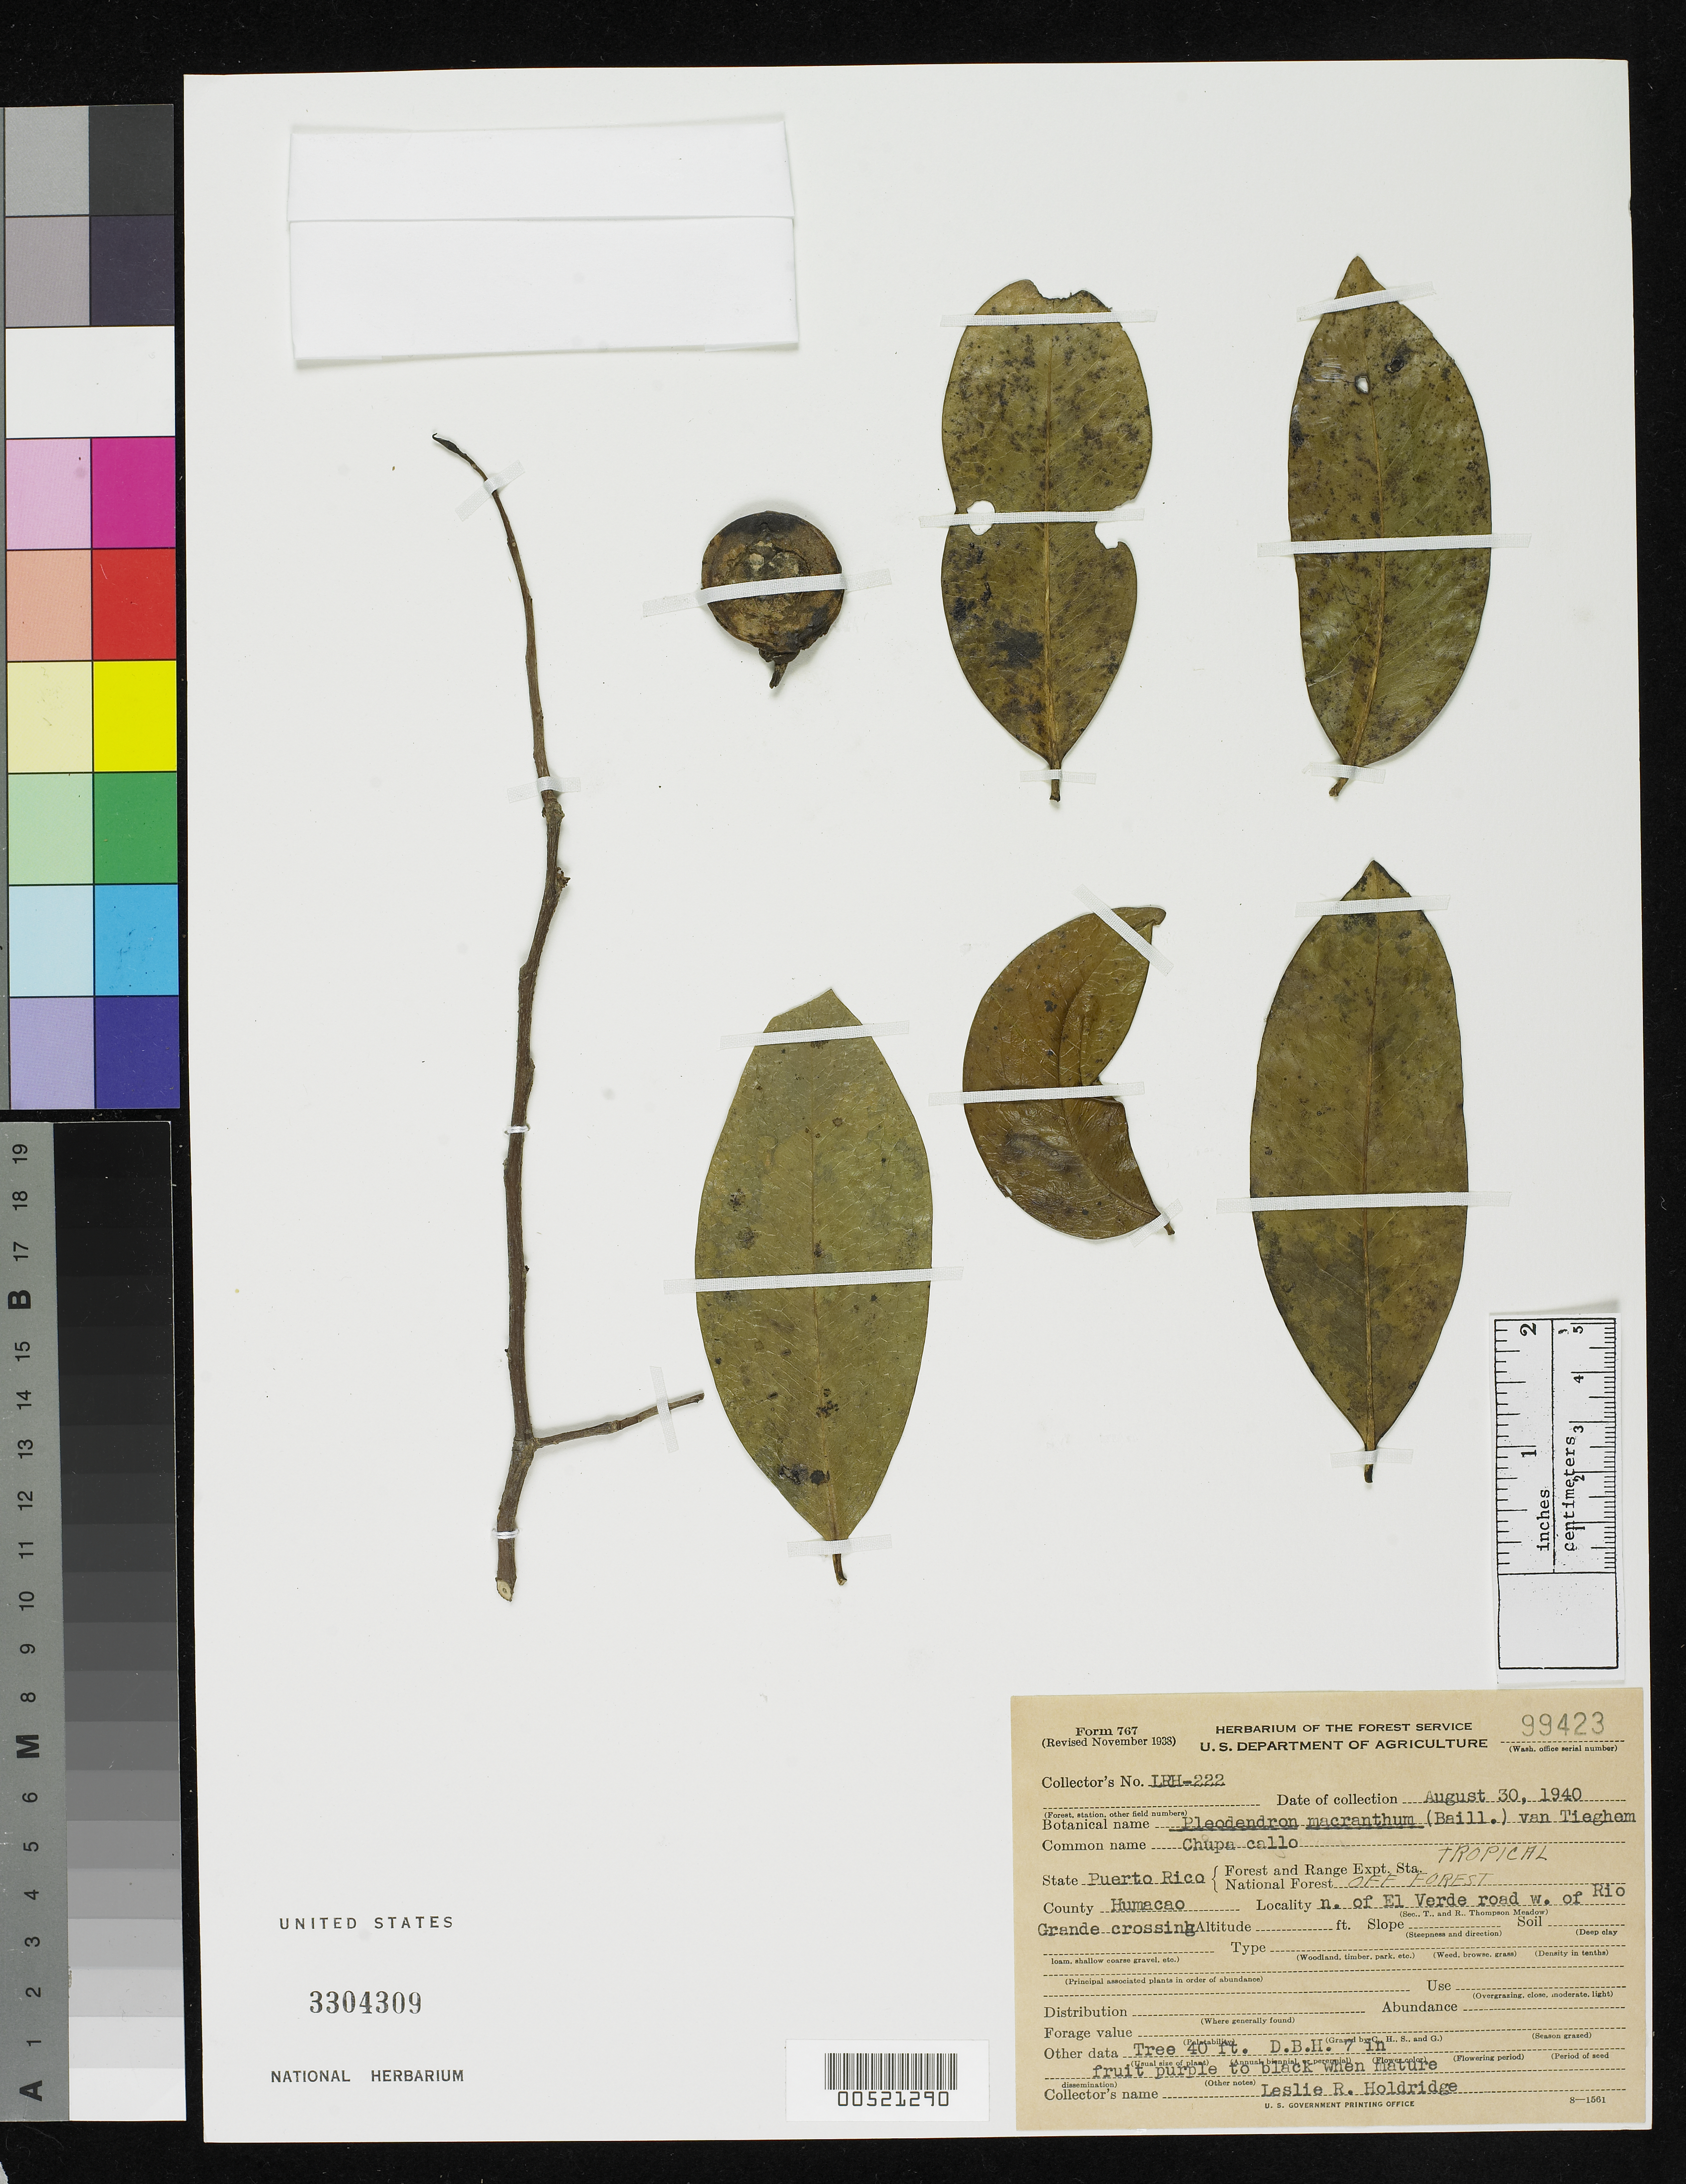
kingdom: Plantae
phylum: Tracheophyta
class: Magnoliopsida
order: Canellales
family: Canellaceae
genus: Pleodendron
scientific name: Pleodendron macranthum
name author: (Baill.) Tiegh.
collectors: L. Holdridge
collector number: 222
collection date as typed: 30 Aug 1940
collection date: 1940-08-30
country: Puerto Rico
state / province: Humacao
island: Greater Antilles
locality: N of El Verde road, W of Río Grande crossing.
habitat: Tropical OFF forest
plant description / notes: Fruit temporarily sampled for micro-CT scanning.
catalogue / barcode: US 3304309